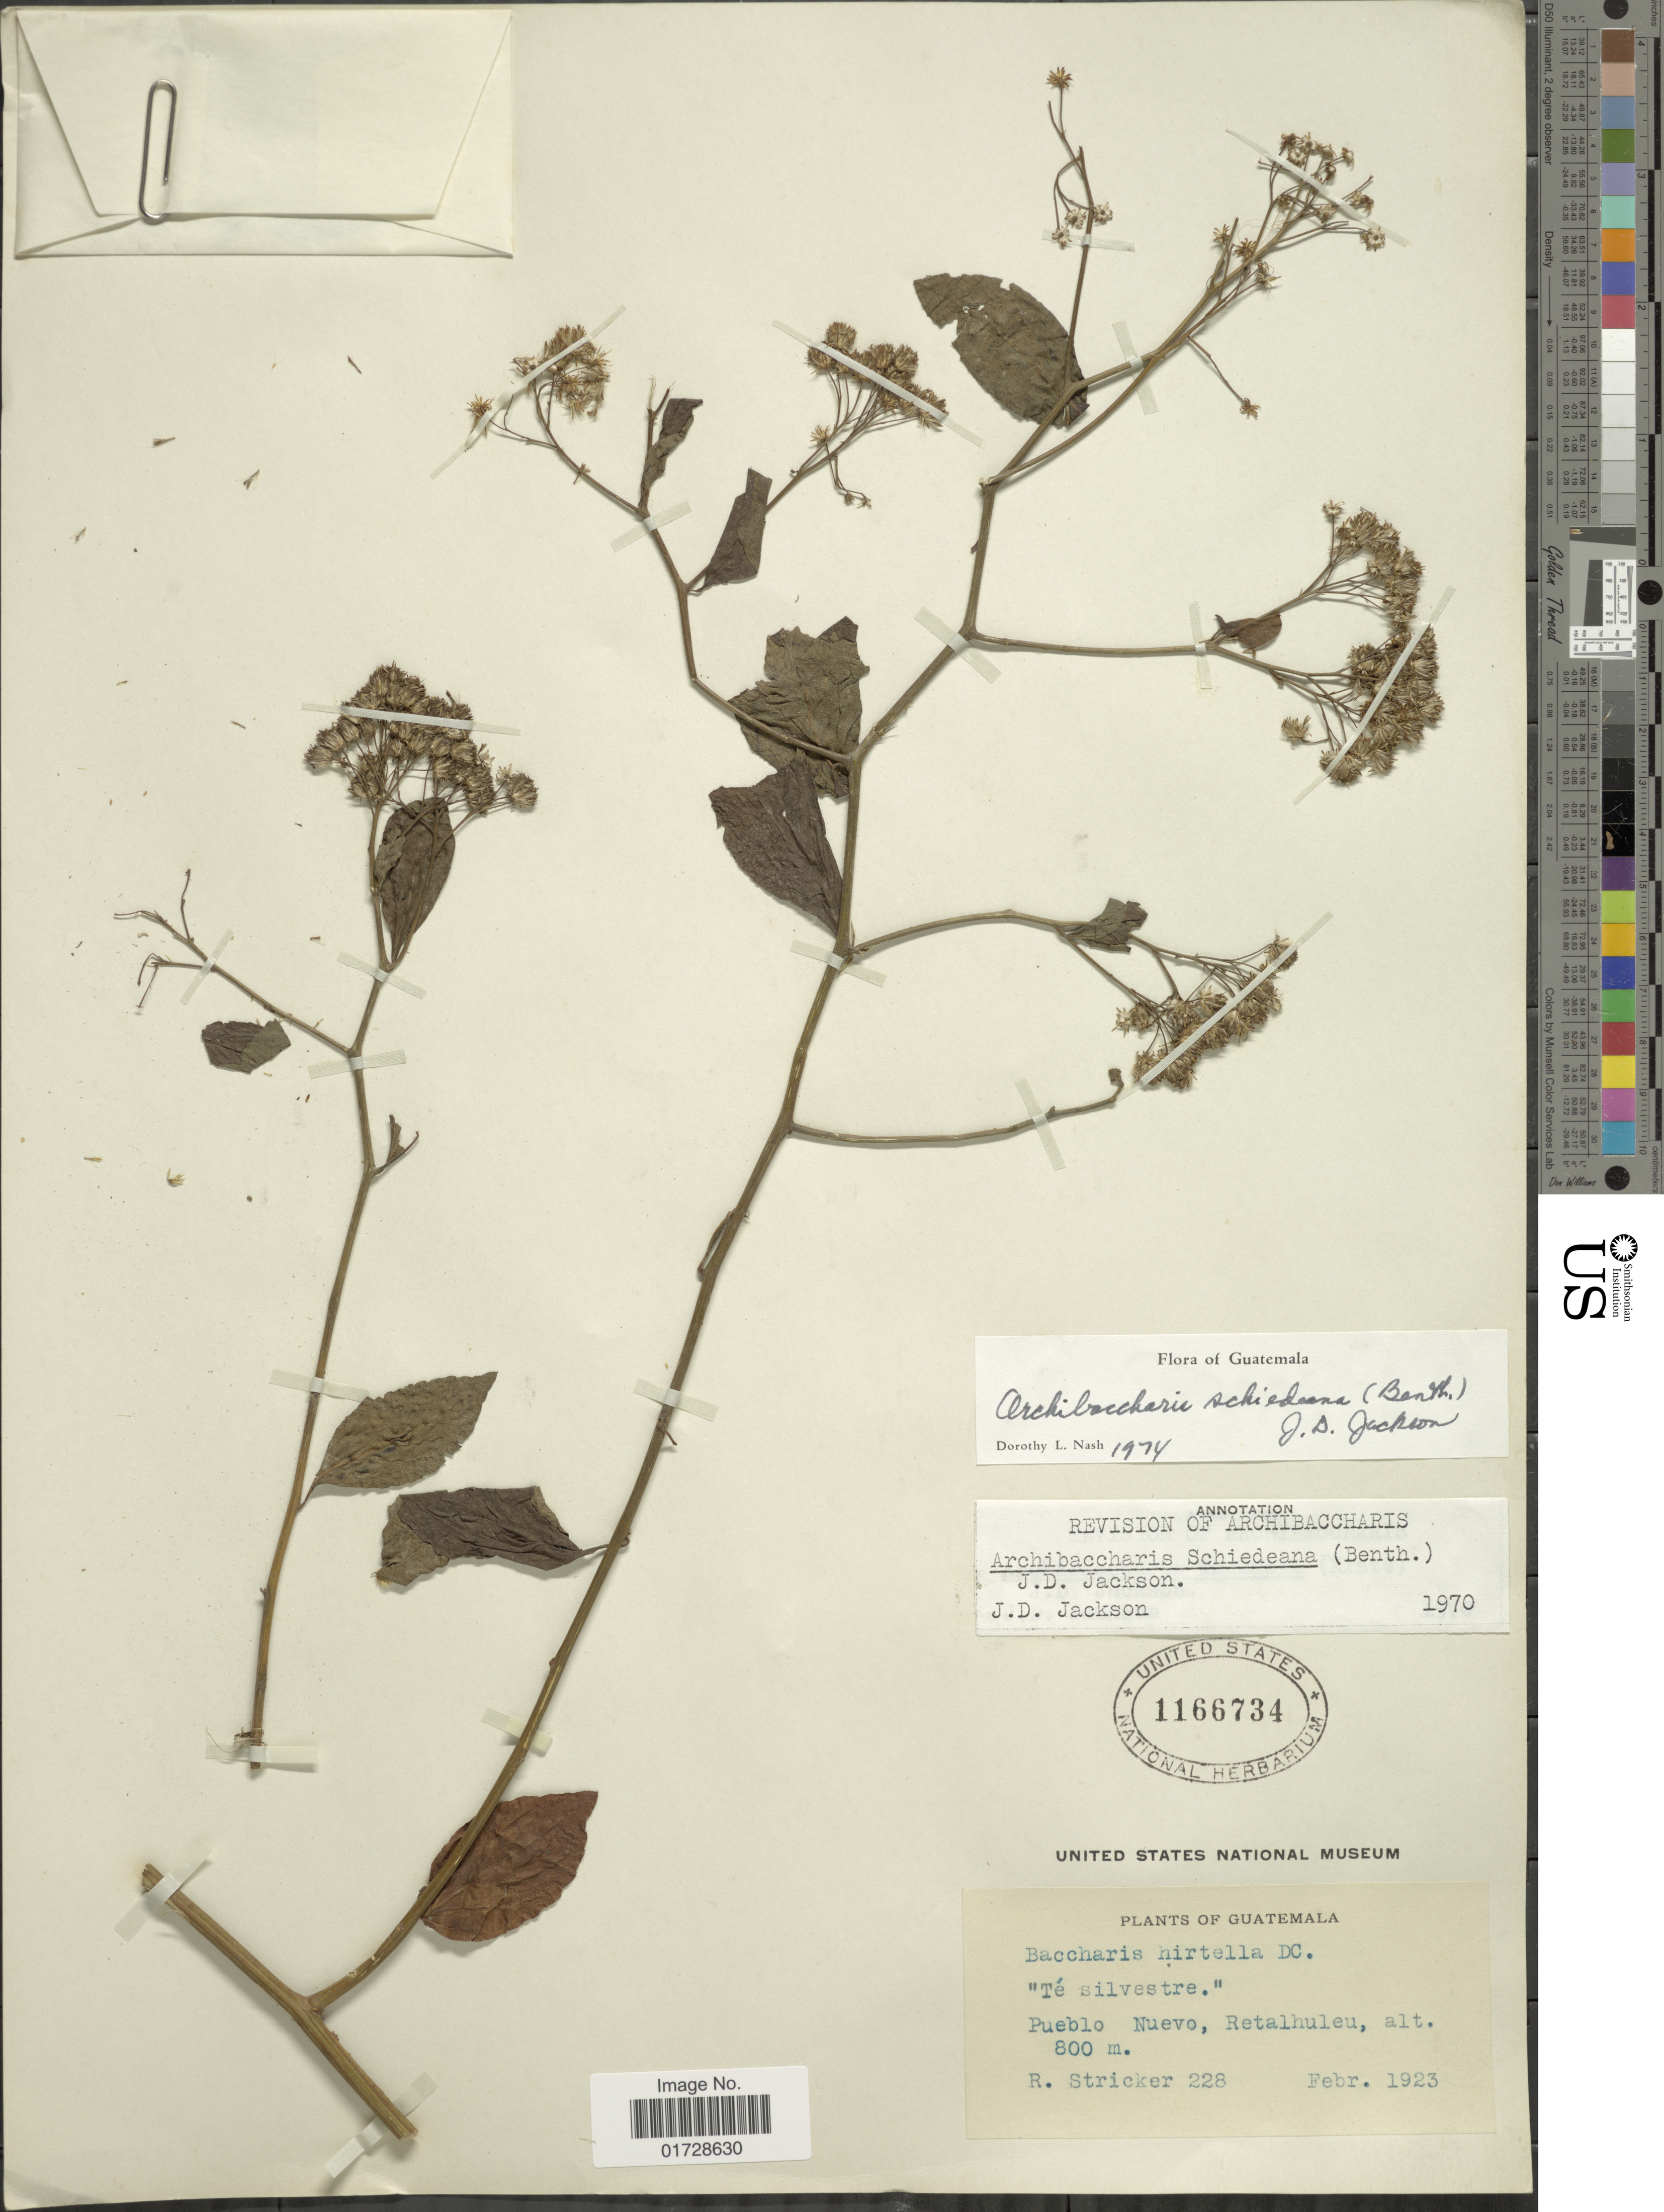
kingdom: Plantae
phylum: Tracheophyta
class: Magnoliopsida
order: Asterales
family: Asteraceae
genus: Archibaccharis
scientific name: Archibaccharis schiedeana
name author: (Benth.) J.D. Jacks.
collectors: R. Stricker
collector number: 228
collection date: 1923-02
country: Guatemala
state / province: Retalhuleu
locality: Pueblo Nuevo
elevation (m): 800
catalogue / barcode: US 1166734